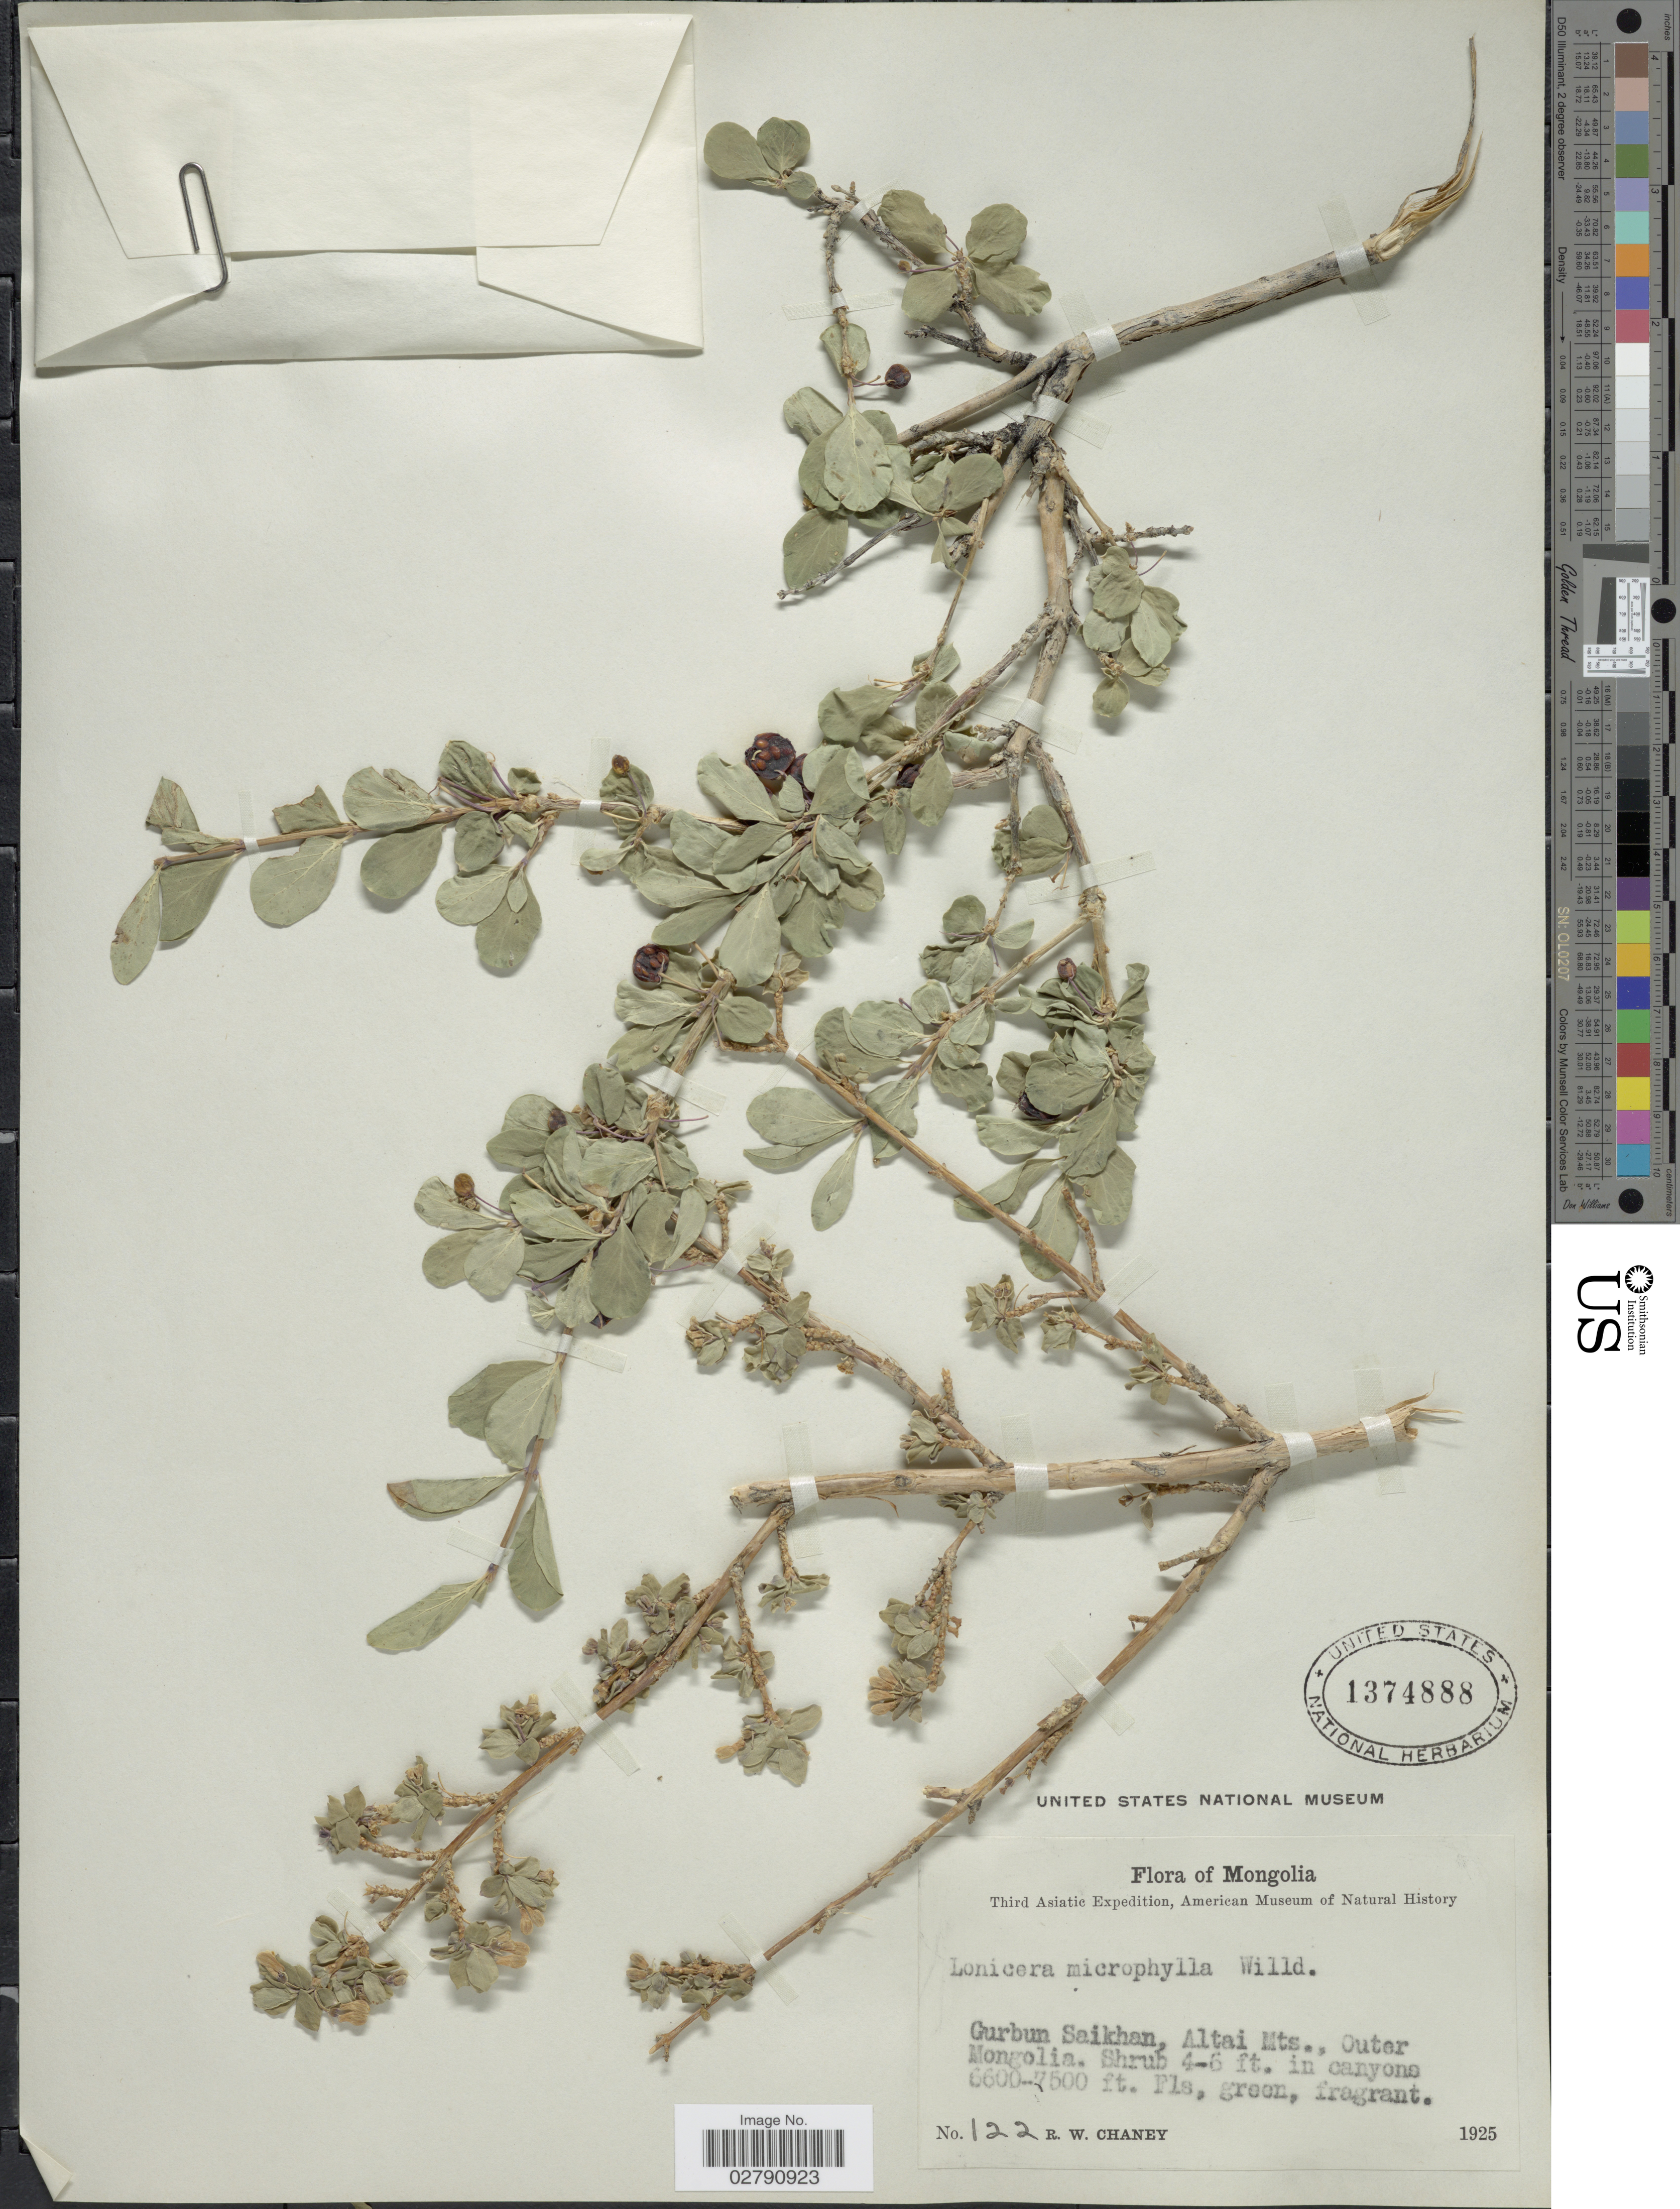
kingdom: Plantae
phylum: Tracheophyta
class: Magnoliopsida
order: Dipsacales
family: Caprifoliaceae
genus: Lonicera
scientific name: Lonicera microphylla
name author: Willd. ex Schult.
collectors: R. Chaney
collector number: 122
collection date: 1925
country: Mongolia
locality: Gurbun Saikhan, Altai Mts., Outer Mongolia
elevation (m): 2012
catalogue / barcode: US 1374888